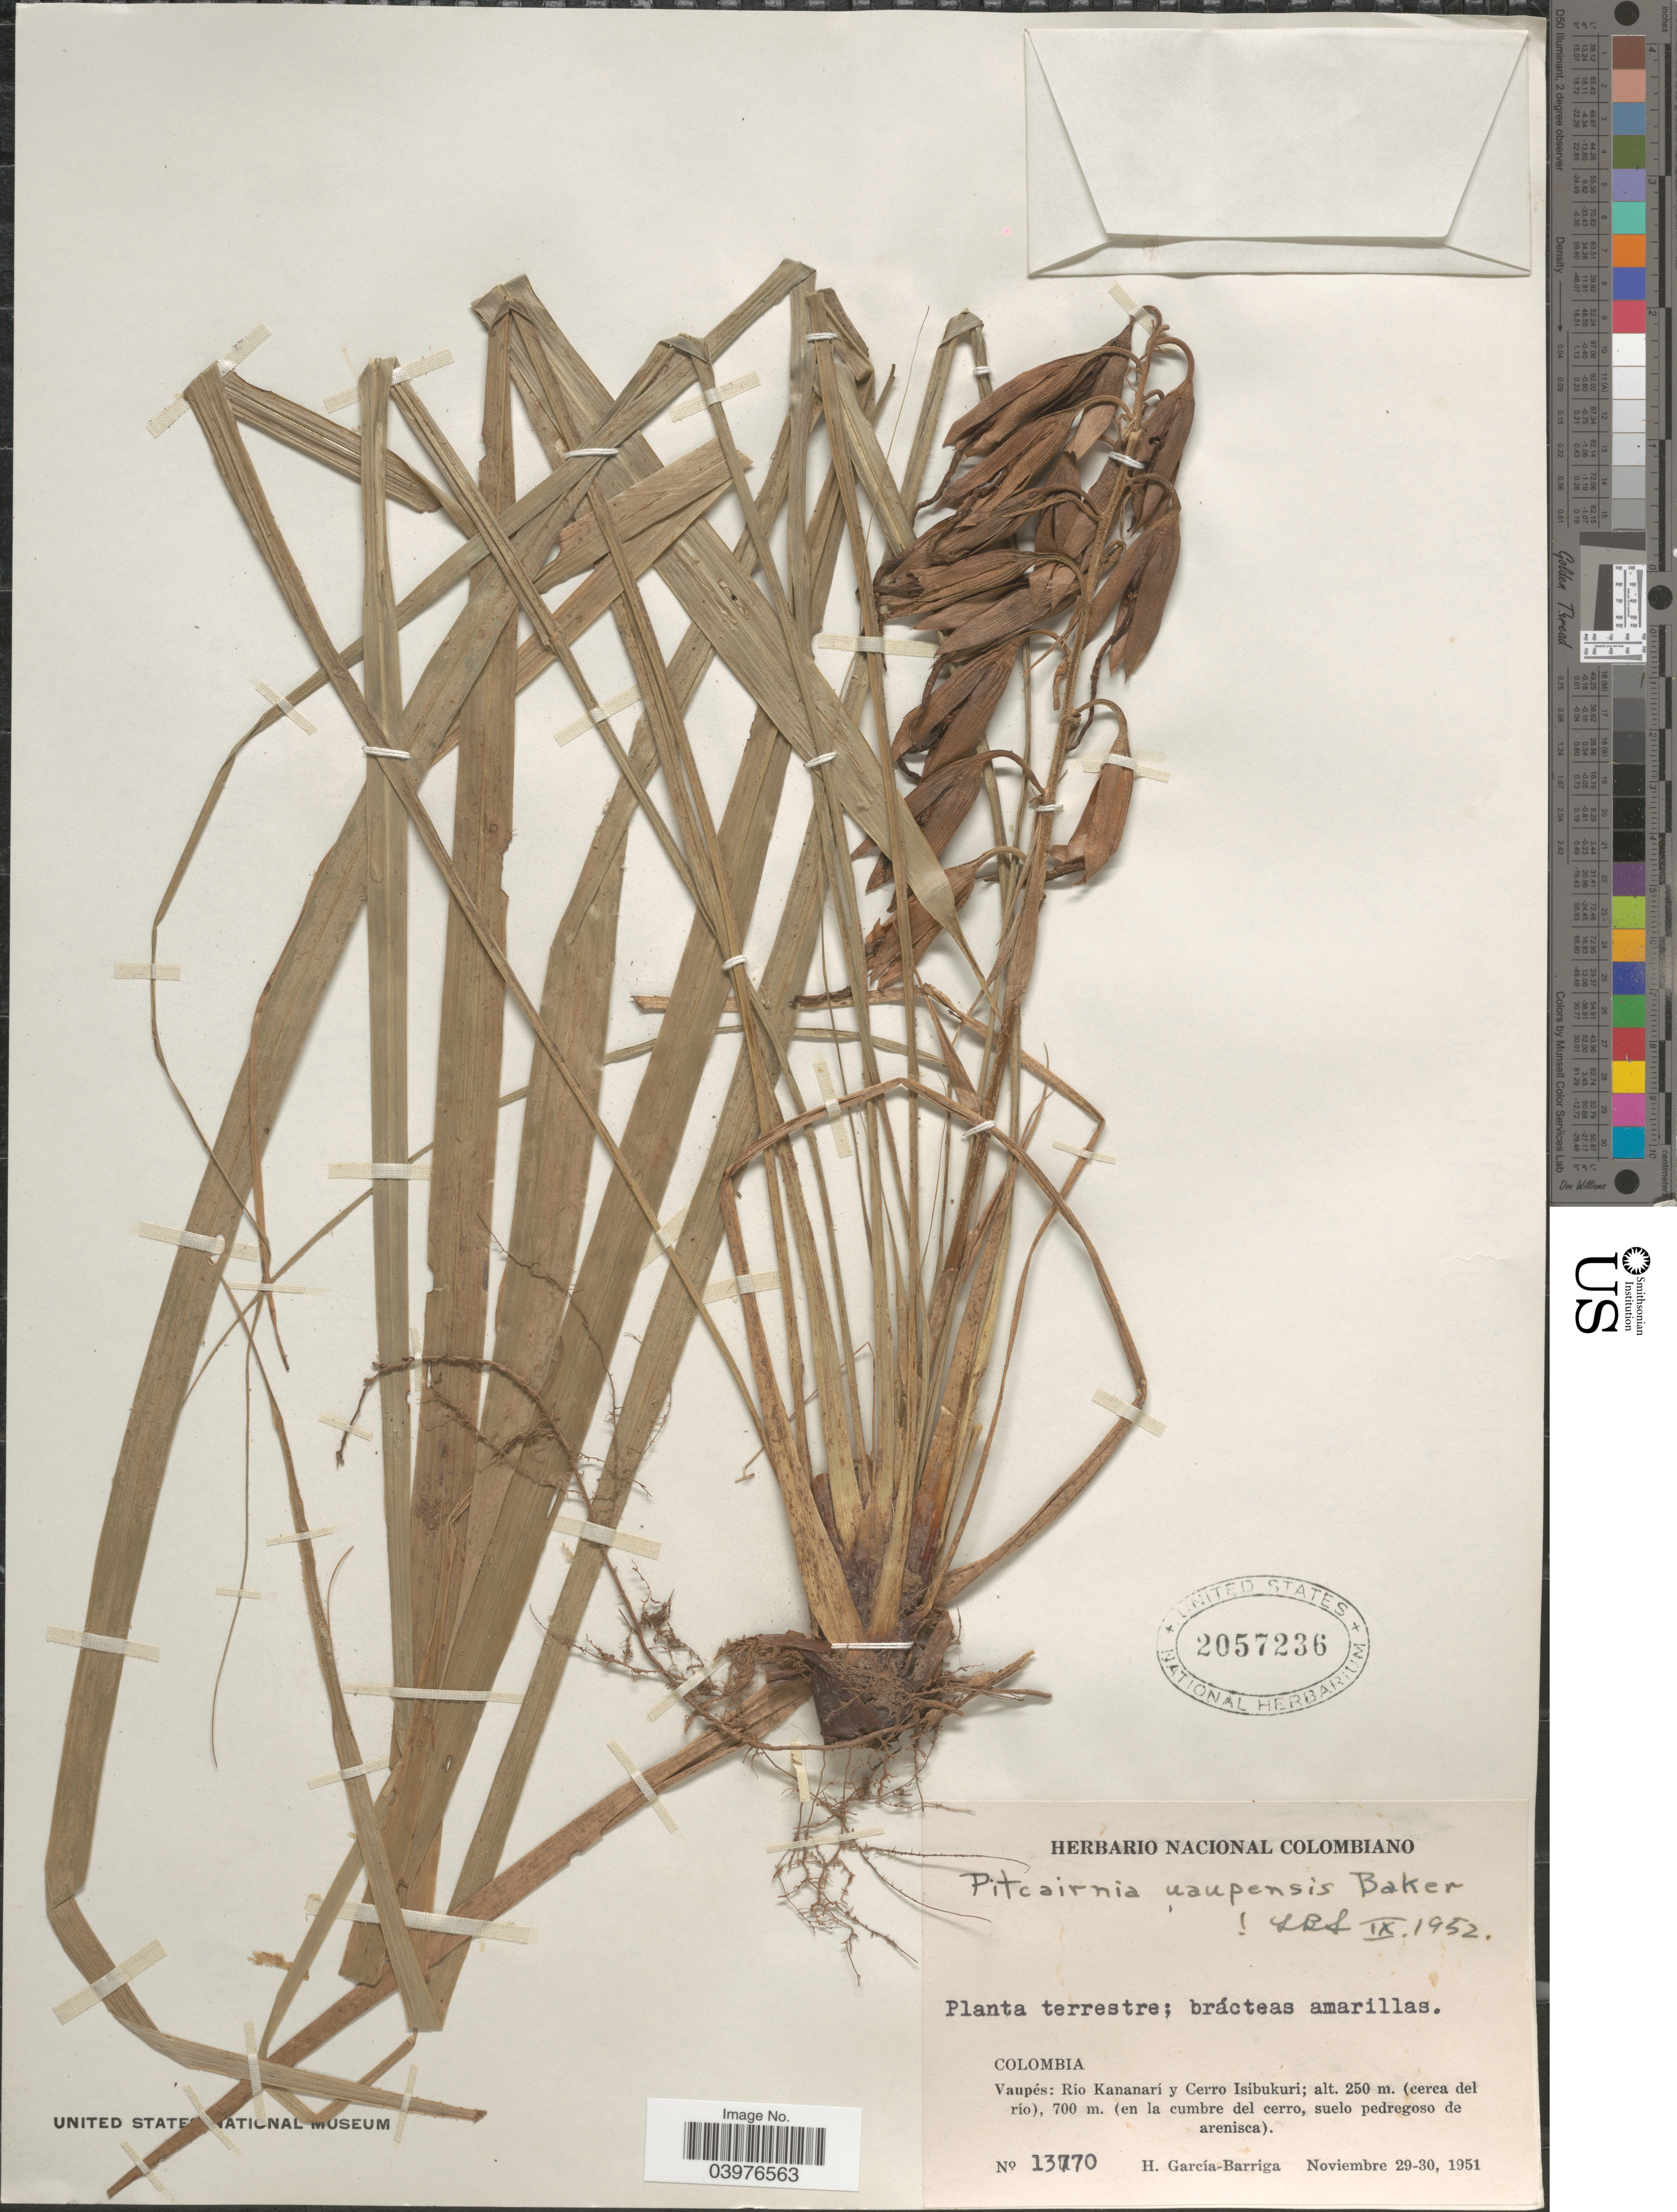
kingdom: Plantae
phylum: Tracheophyta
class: Liliopsida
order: Poales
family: Bromeliaceae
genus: Pitcairnia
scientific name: Pitcairnia uaupensis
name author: Baker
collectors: H. García Barriga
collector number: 13770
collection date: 1951-11-29/1951-11-30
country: Colombia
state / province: Vaupés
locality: Río Kananarí y Cerro Isibukuri.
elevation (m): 250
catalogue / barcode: US 2057236